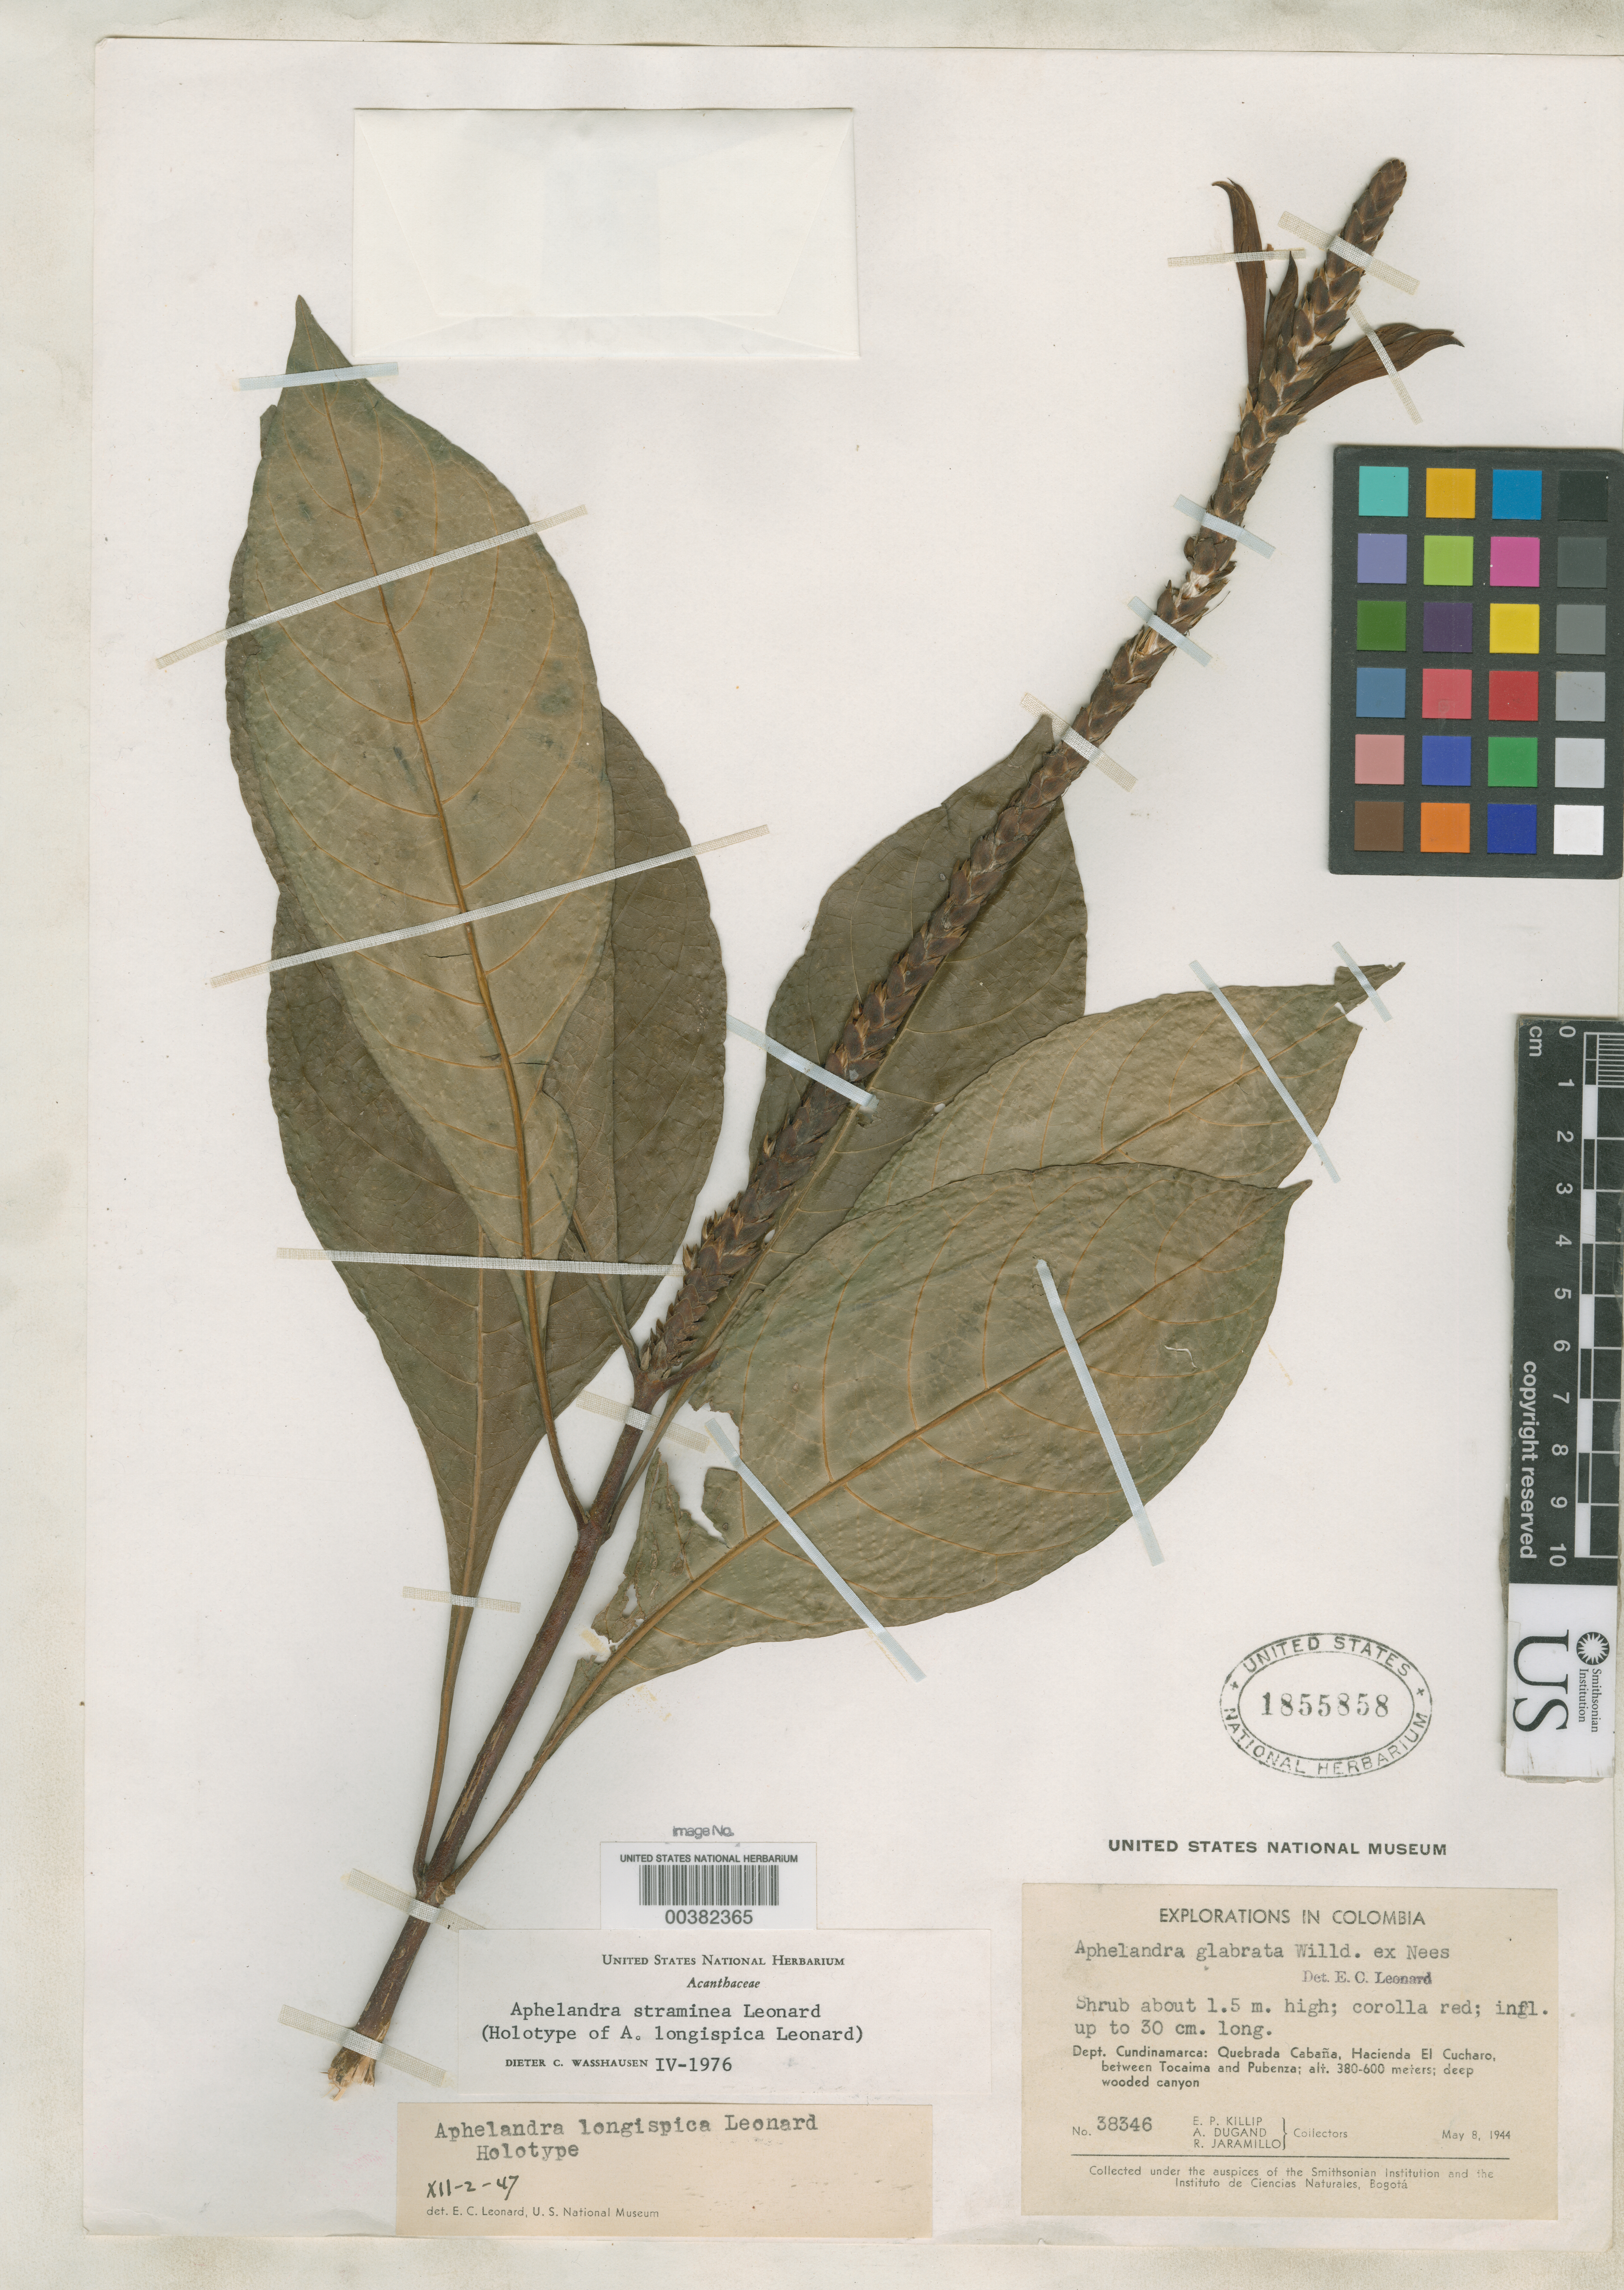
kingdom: Plantae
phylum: Tracheophyta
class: Magnoliopsida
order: Lamiales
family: Acanthaceae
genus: Aphelandra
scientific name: Aphelandra longispica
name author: Leonard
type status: Holotype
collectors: E. P. Killip, A. Dugand G. & R. Jaramillo M.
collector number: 38346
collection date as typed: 08 May 1944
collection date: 1944-05-08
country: Colombia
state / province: Cundinamarca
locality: Quebrada Cabana, Hacienda El Cucharo, between Tocaima and Pubenza Cabana.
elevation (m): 380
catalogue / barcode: US 1855858